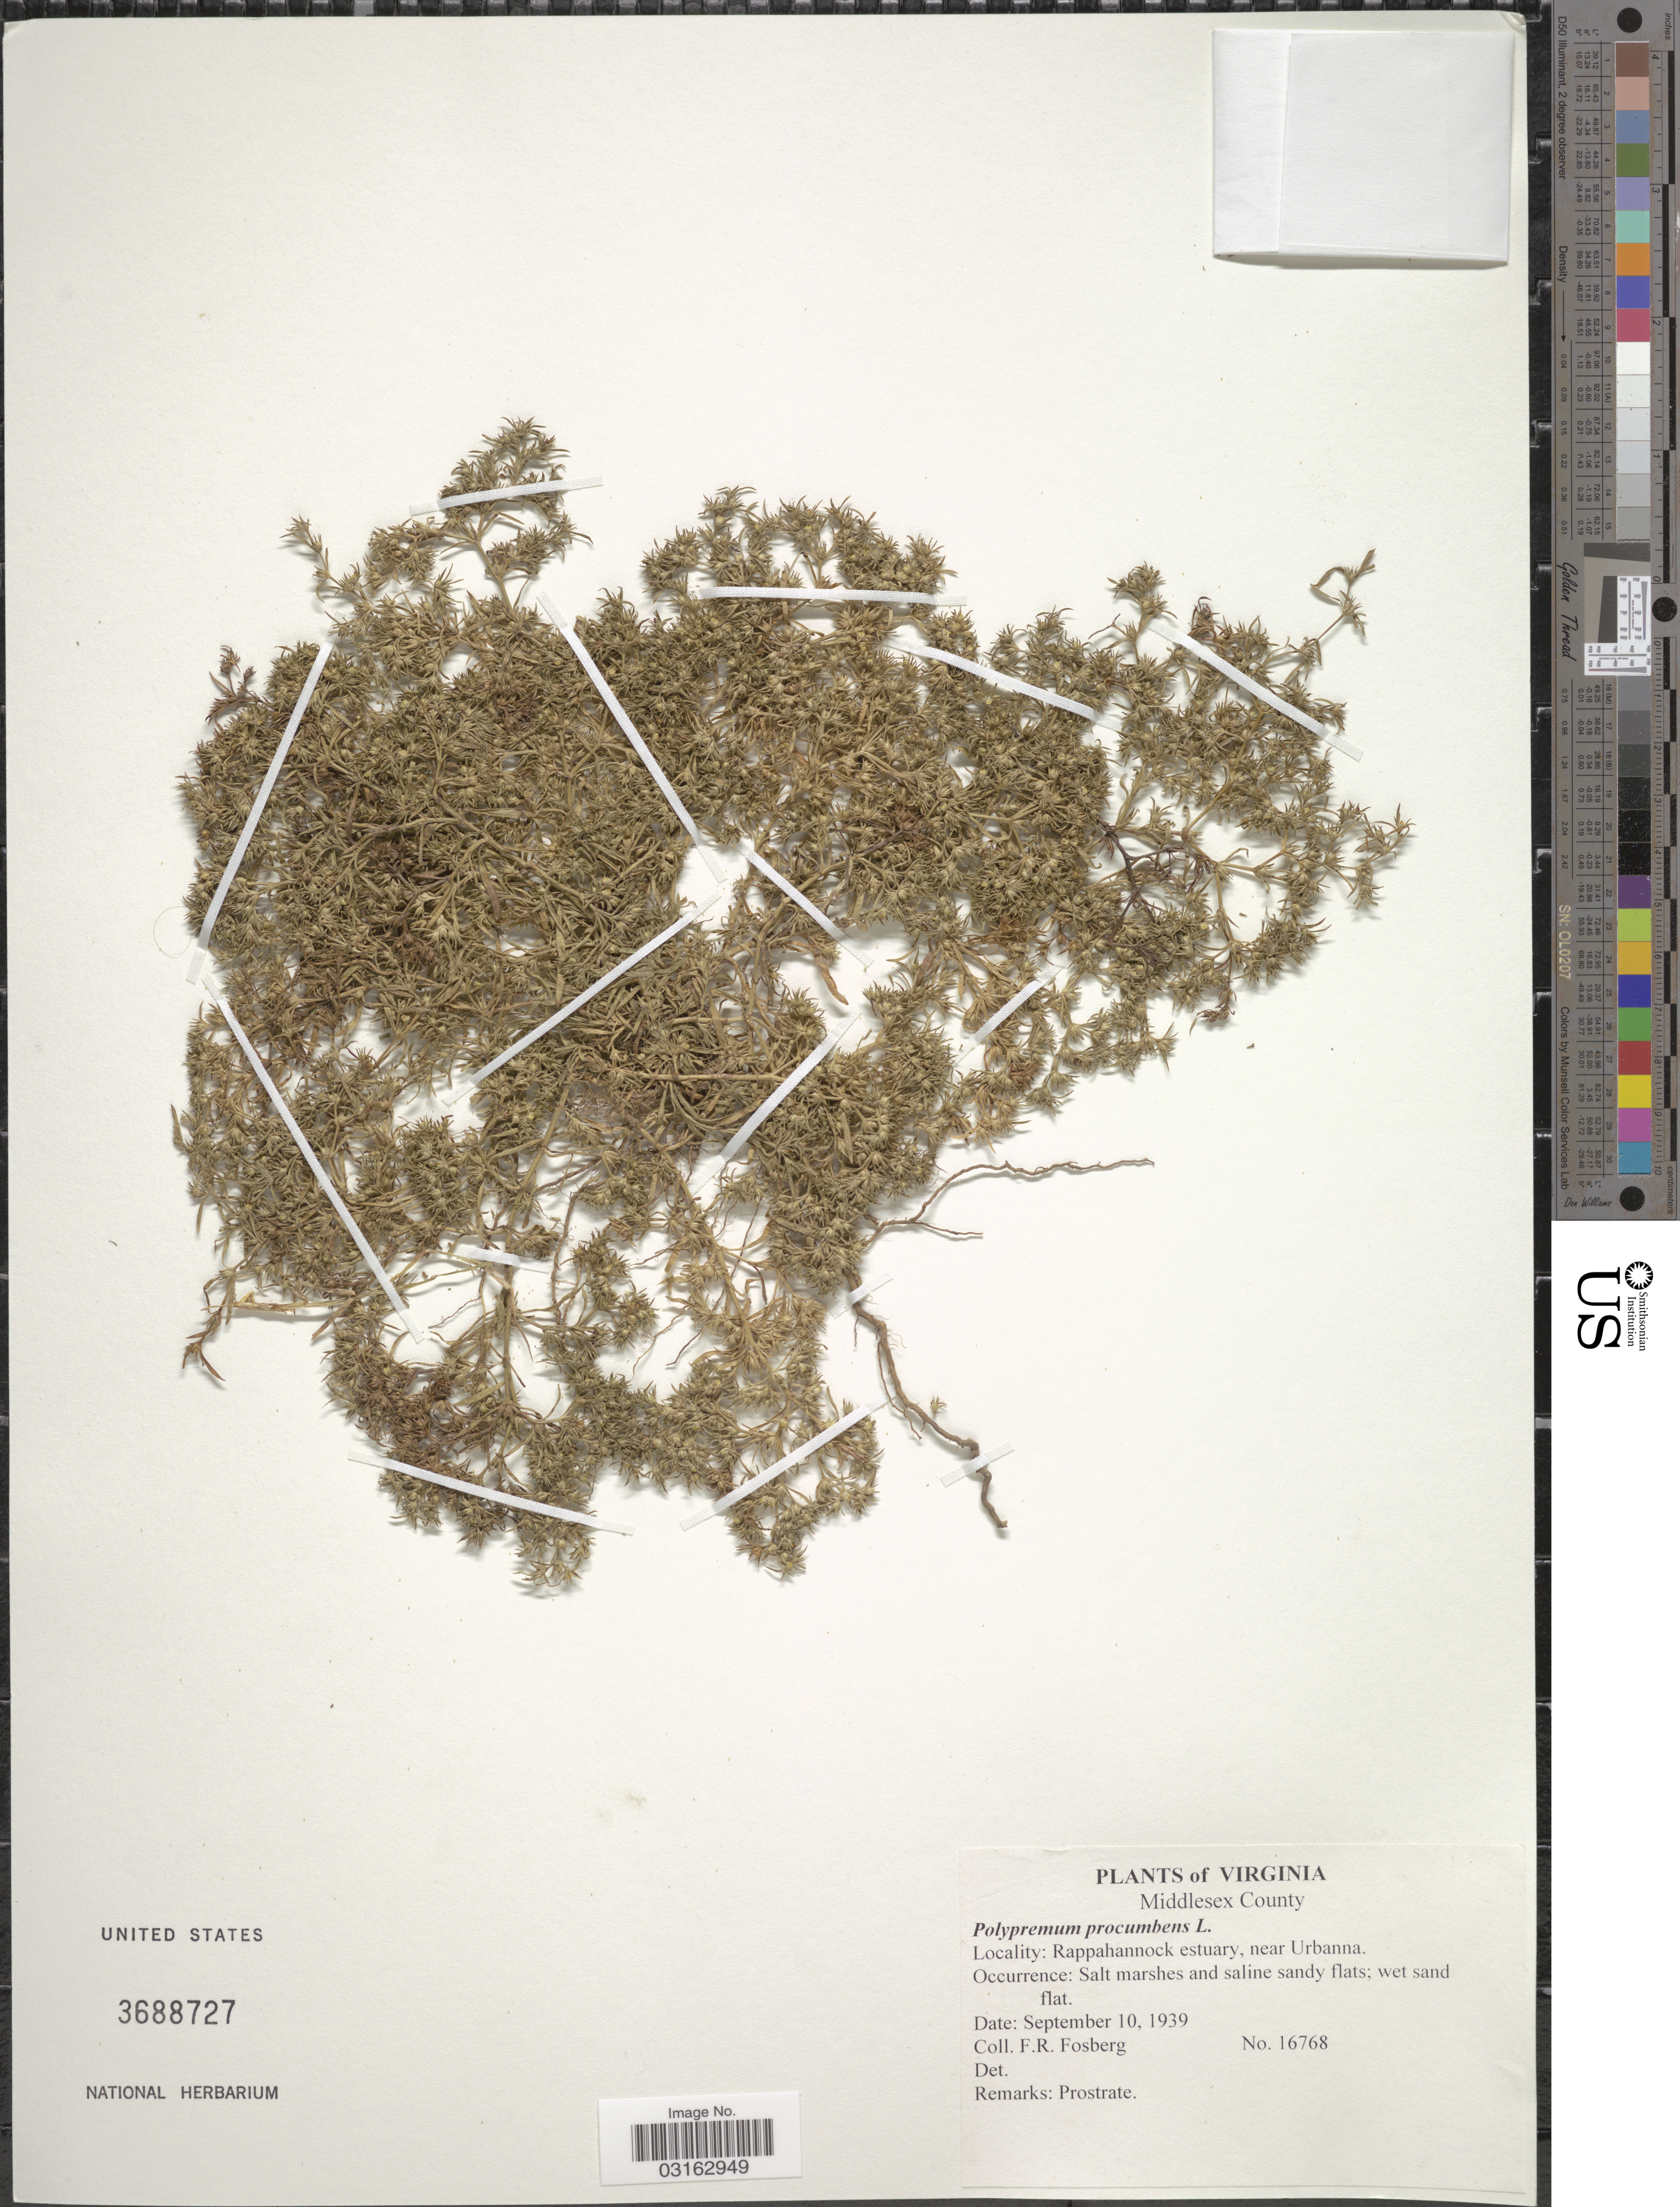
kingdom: Plantae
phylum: Tracheophyta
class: Magnoliopsida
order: Lamiales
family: Tetrachondraceae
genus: Polypremum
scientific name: Polypremum procumbens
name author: L.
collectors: F. R. Fosberg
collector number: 16768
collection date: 1939-09-10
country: United States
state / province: Virginia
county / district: Middlesex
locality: Middlesex County. Rappahannock estuary, near Urbanna.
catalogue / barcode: US 3688727